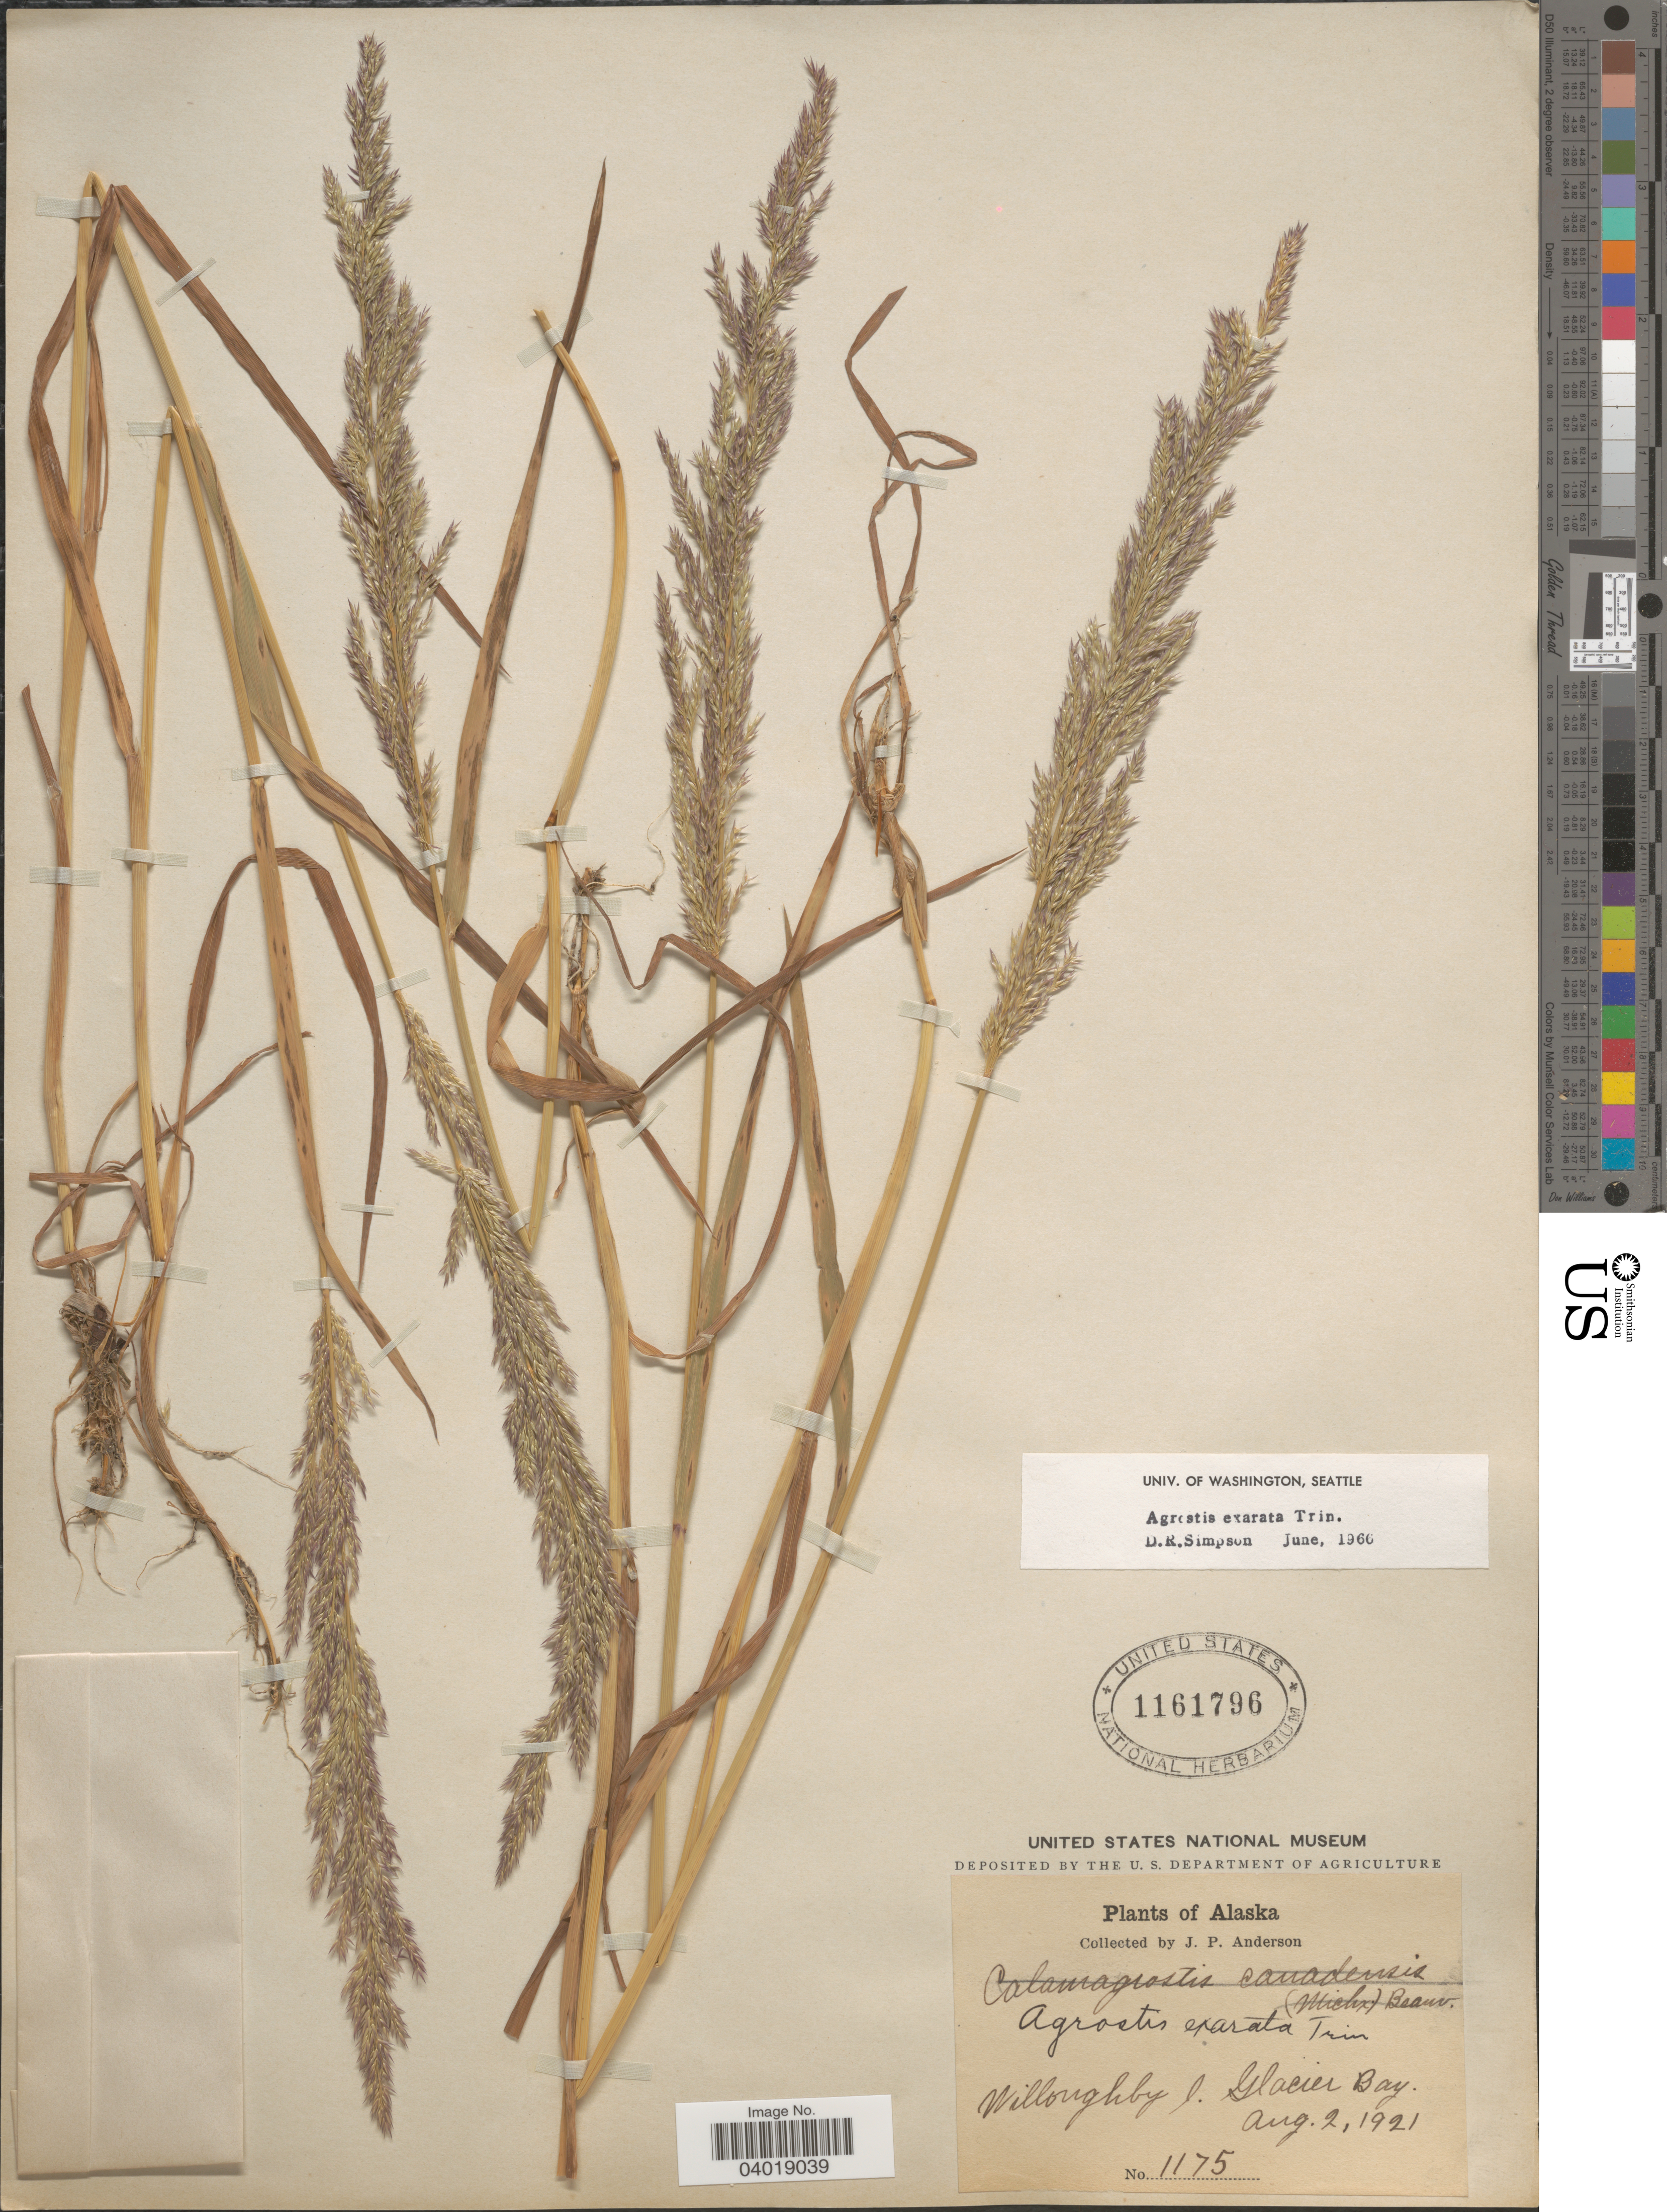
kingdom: Plantae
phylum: Tracheophyta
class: Liliopsida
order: Poales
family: Poaceae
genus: Agrostis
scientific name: Agrostis exarata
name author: Trin.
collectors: J. P. Anderson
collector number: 1175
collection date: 1921-08-02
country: United States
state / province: Alaska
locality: Willoughby I. Glacier Bay.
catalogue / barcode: US 1161796